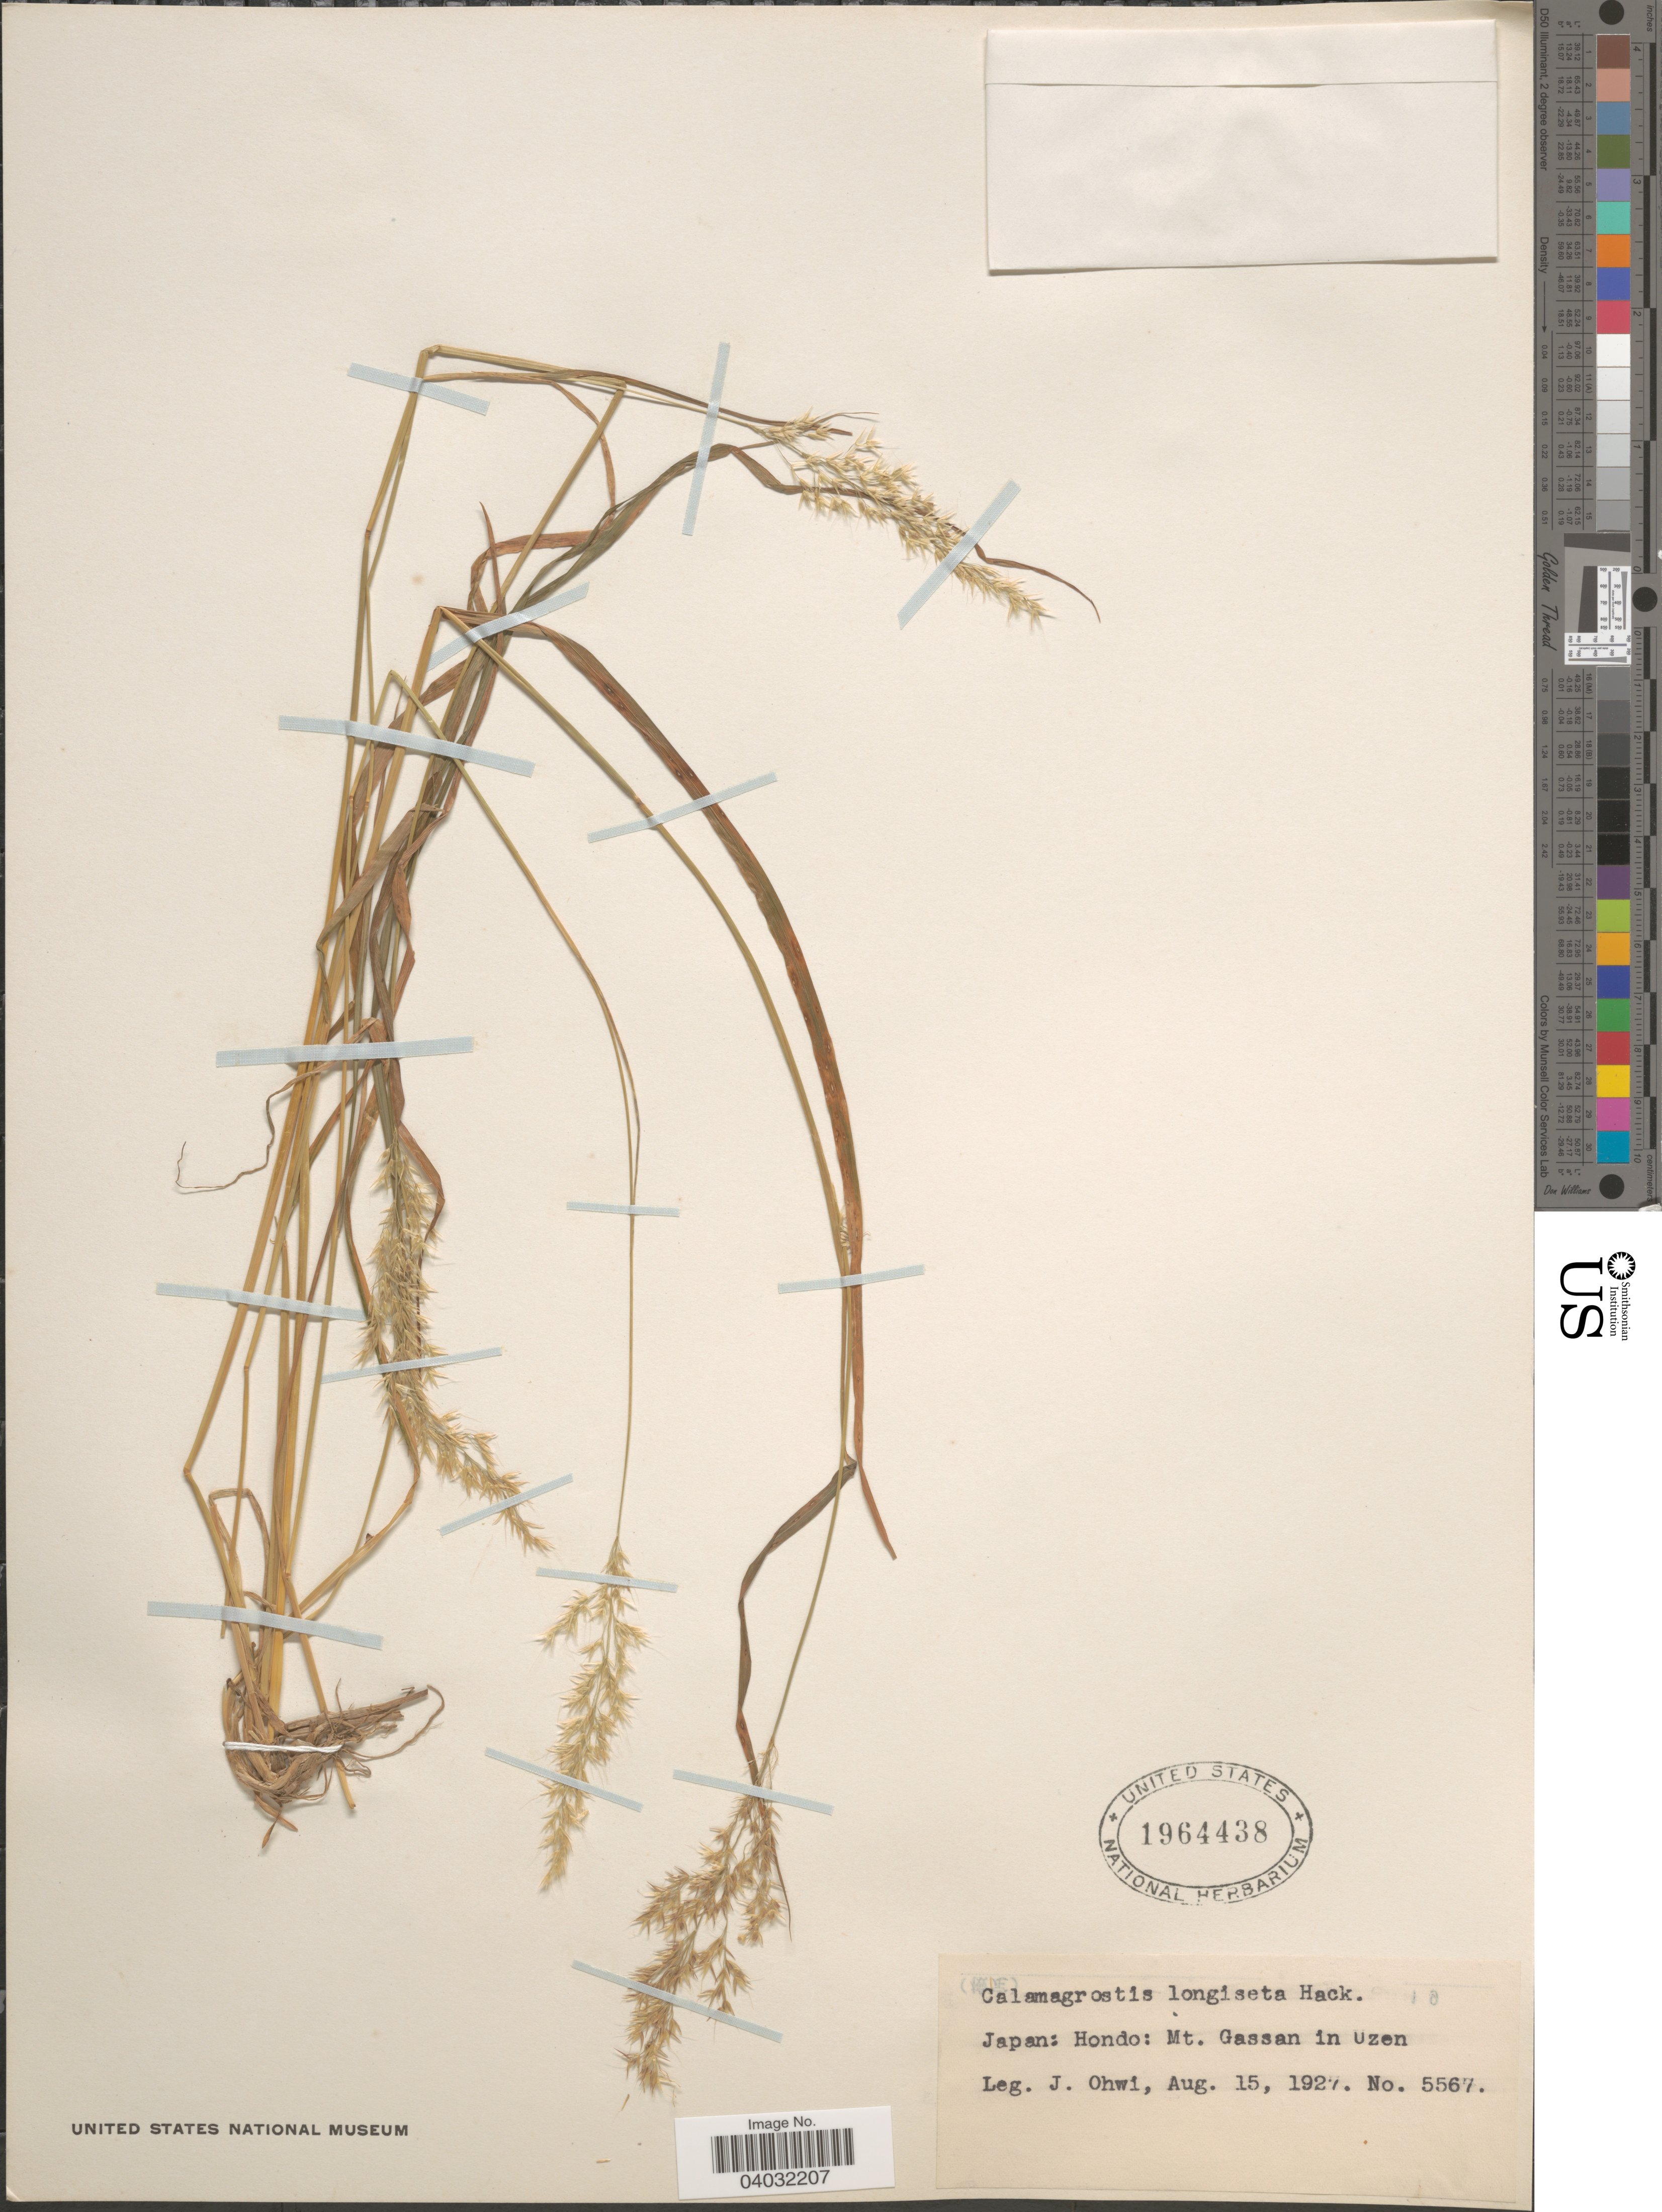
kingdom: Plantae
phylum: Tracheophyta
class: Liliopsida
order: Poales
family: Poaceae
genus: Calamagrostis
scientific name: Calamagrostis longiseta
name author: Hack.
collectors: J. Ohwi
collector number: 5567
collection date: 1927-08-15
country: Japan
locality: Mt. Gassan in Uzen.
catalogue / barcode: US 1964438